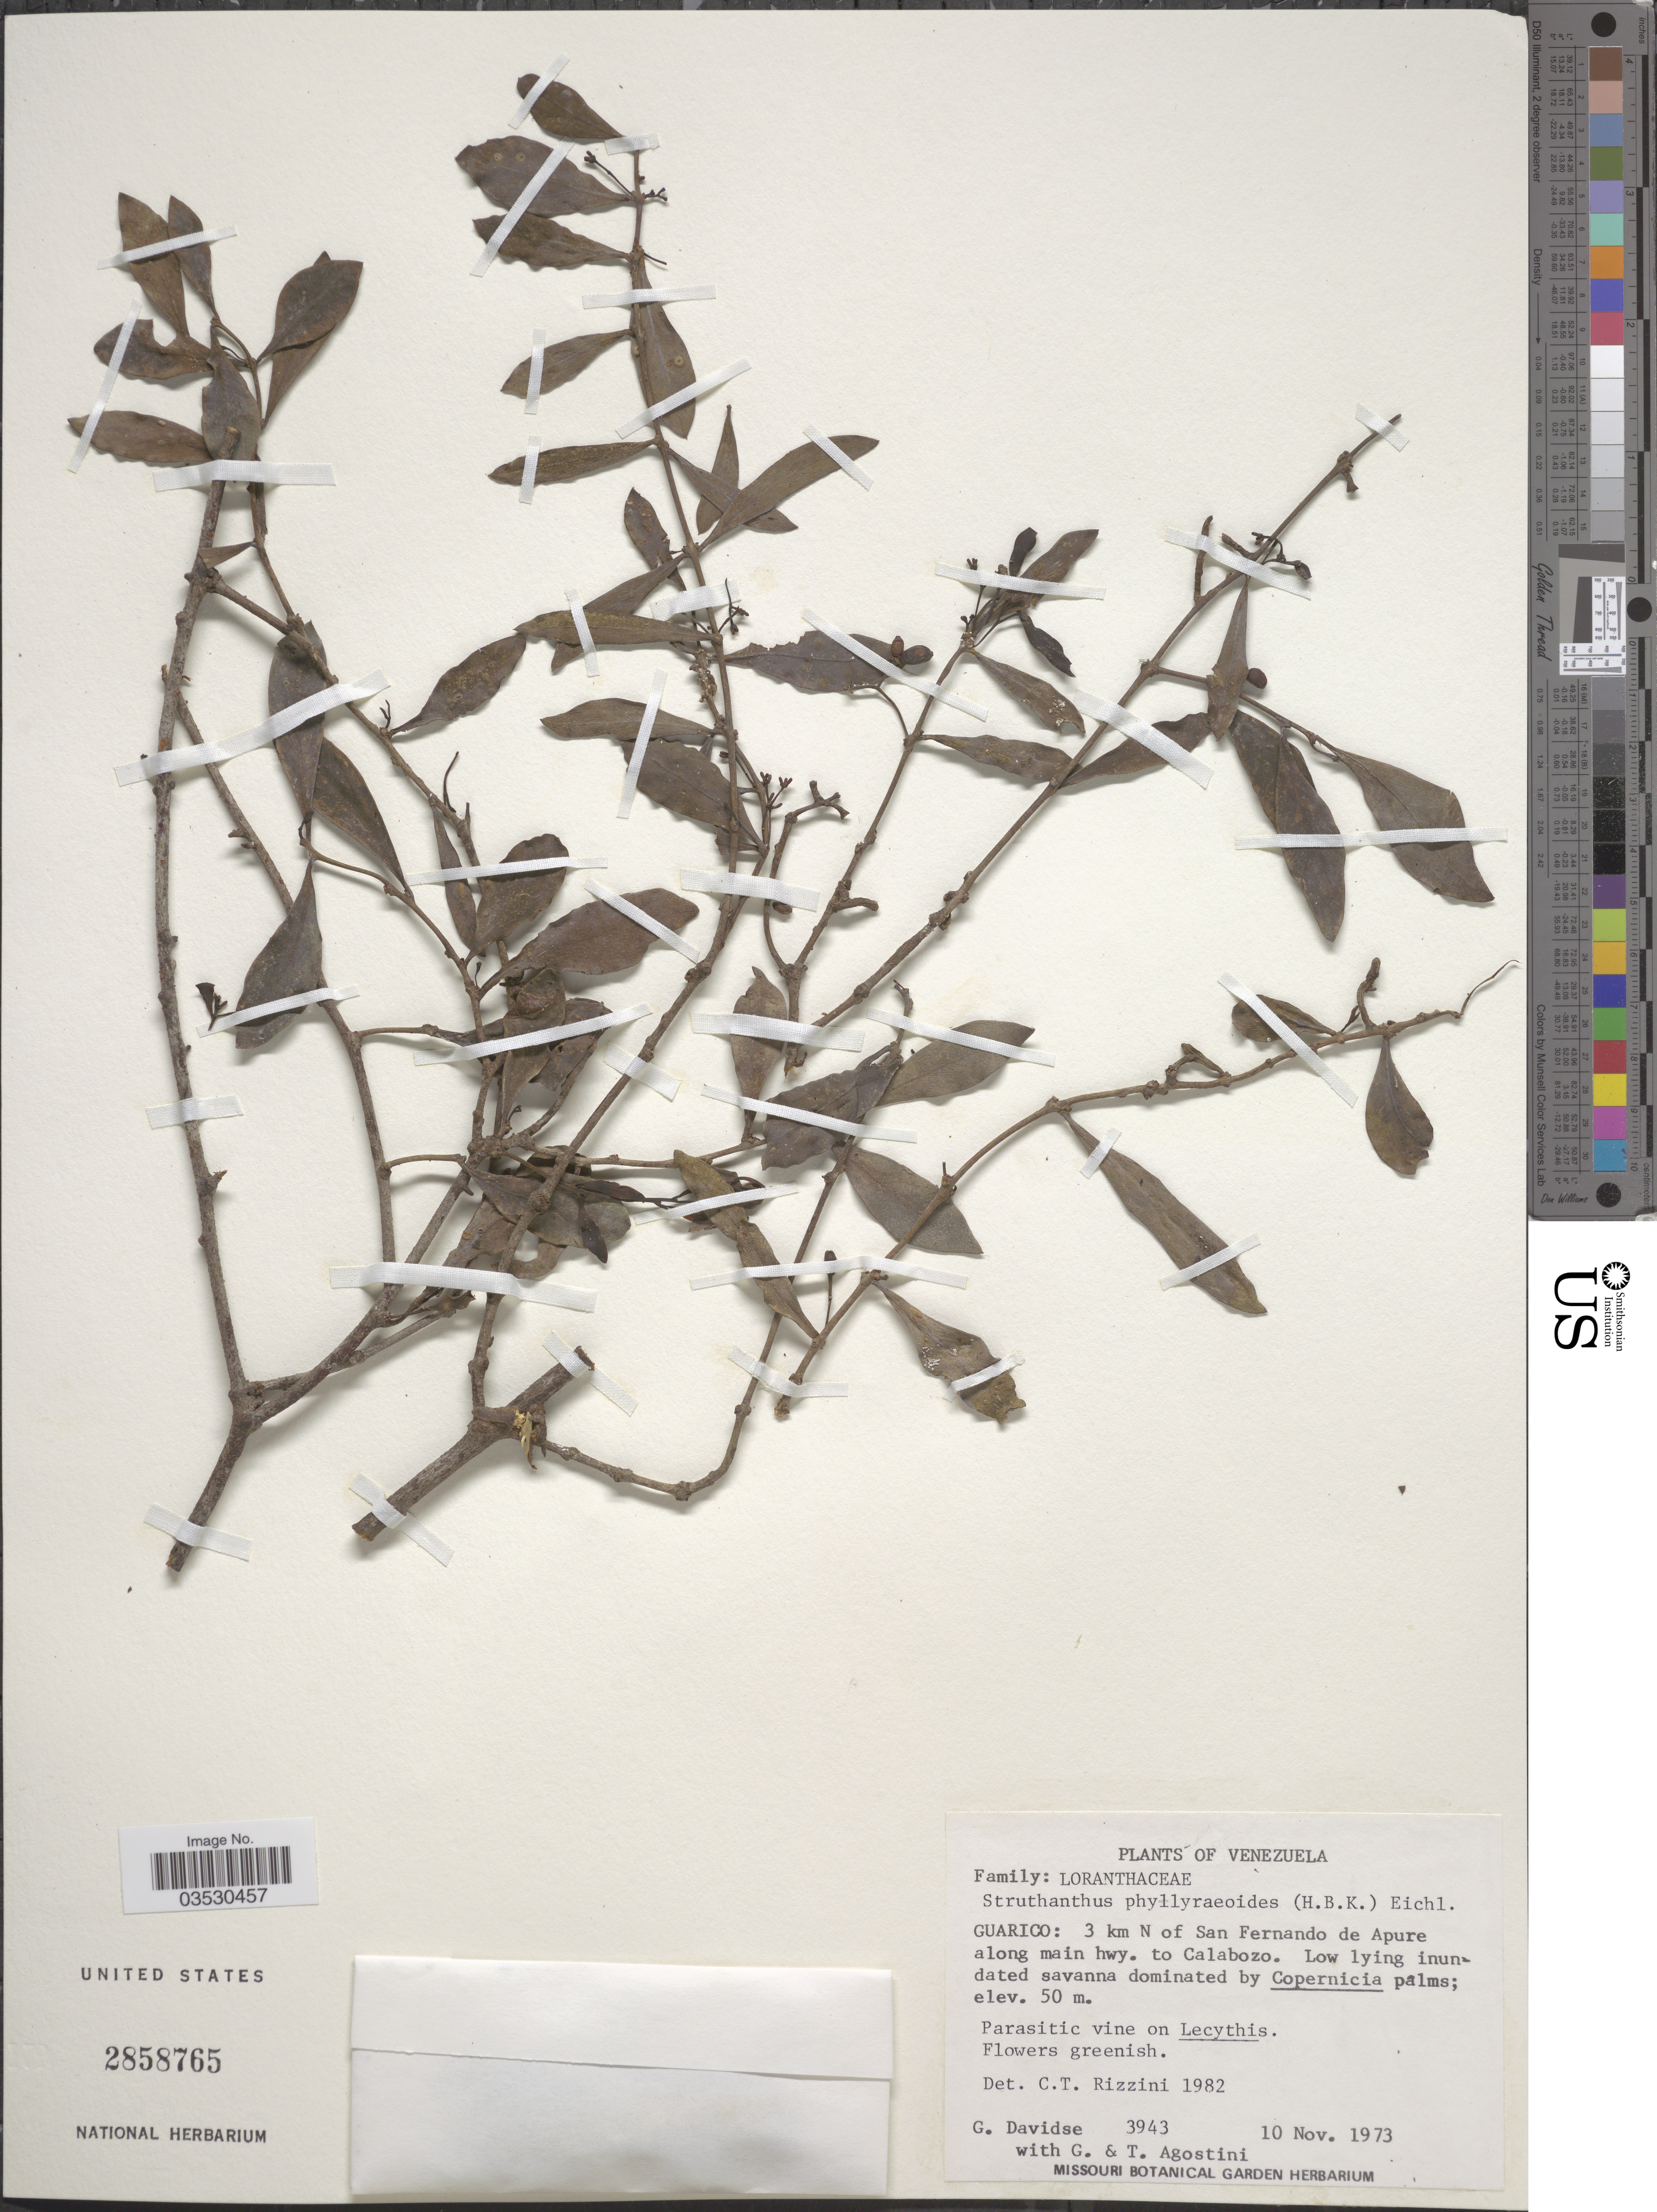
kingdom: Plantae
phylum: Tracheophyta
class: Magnoliopsida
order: Santalales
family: Loranthaceae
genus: Struthanthus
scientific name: Struthanthus phylliraeoides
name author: G. Don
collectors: G. Davidse, G. Agostini & T. Agostini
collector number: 3943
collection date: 1973-11-10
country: Venezuela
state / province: Guárico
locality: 3 km N of San Fernando de Apure along main hwy. to Calabozo.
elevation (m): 50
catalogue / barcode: US 2858765